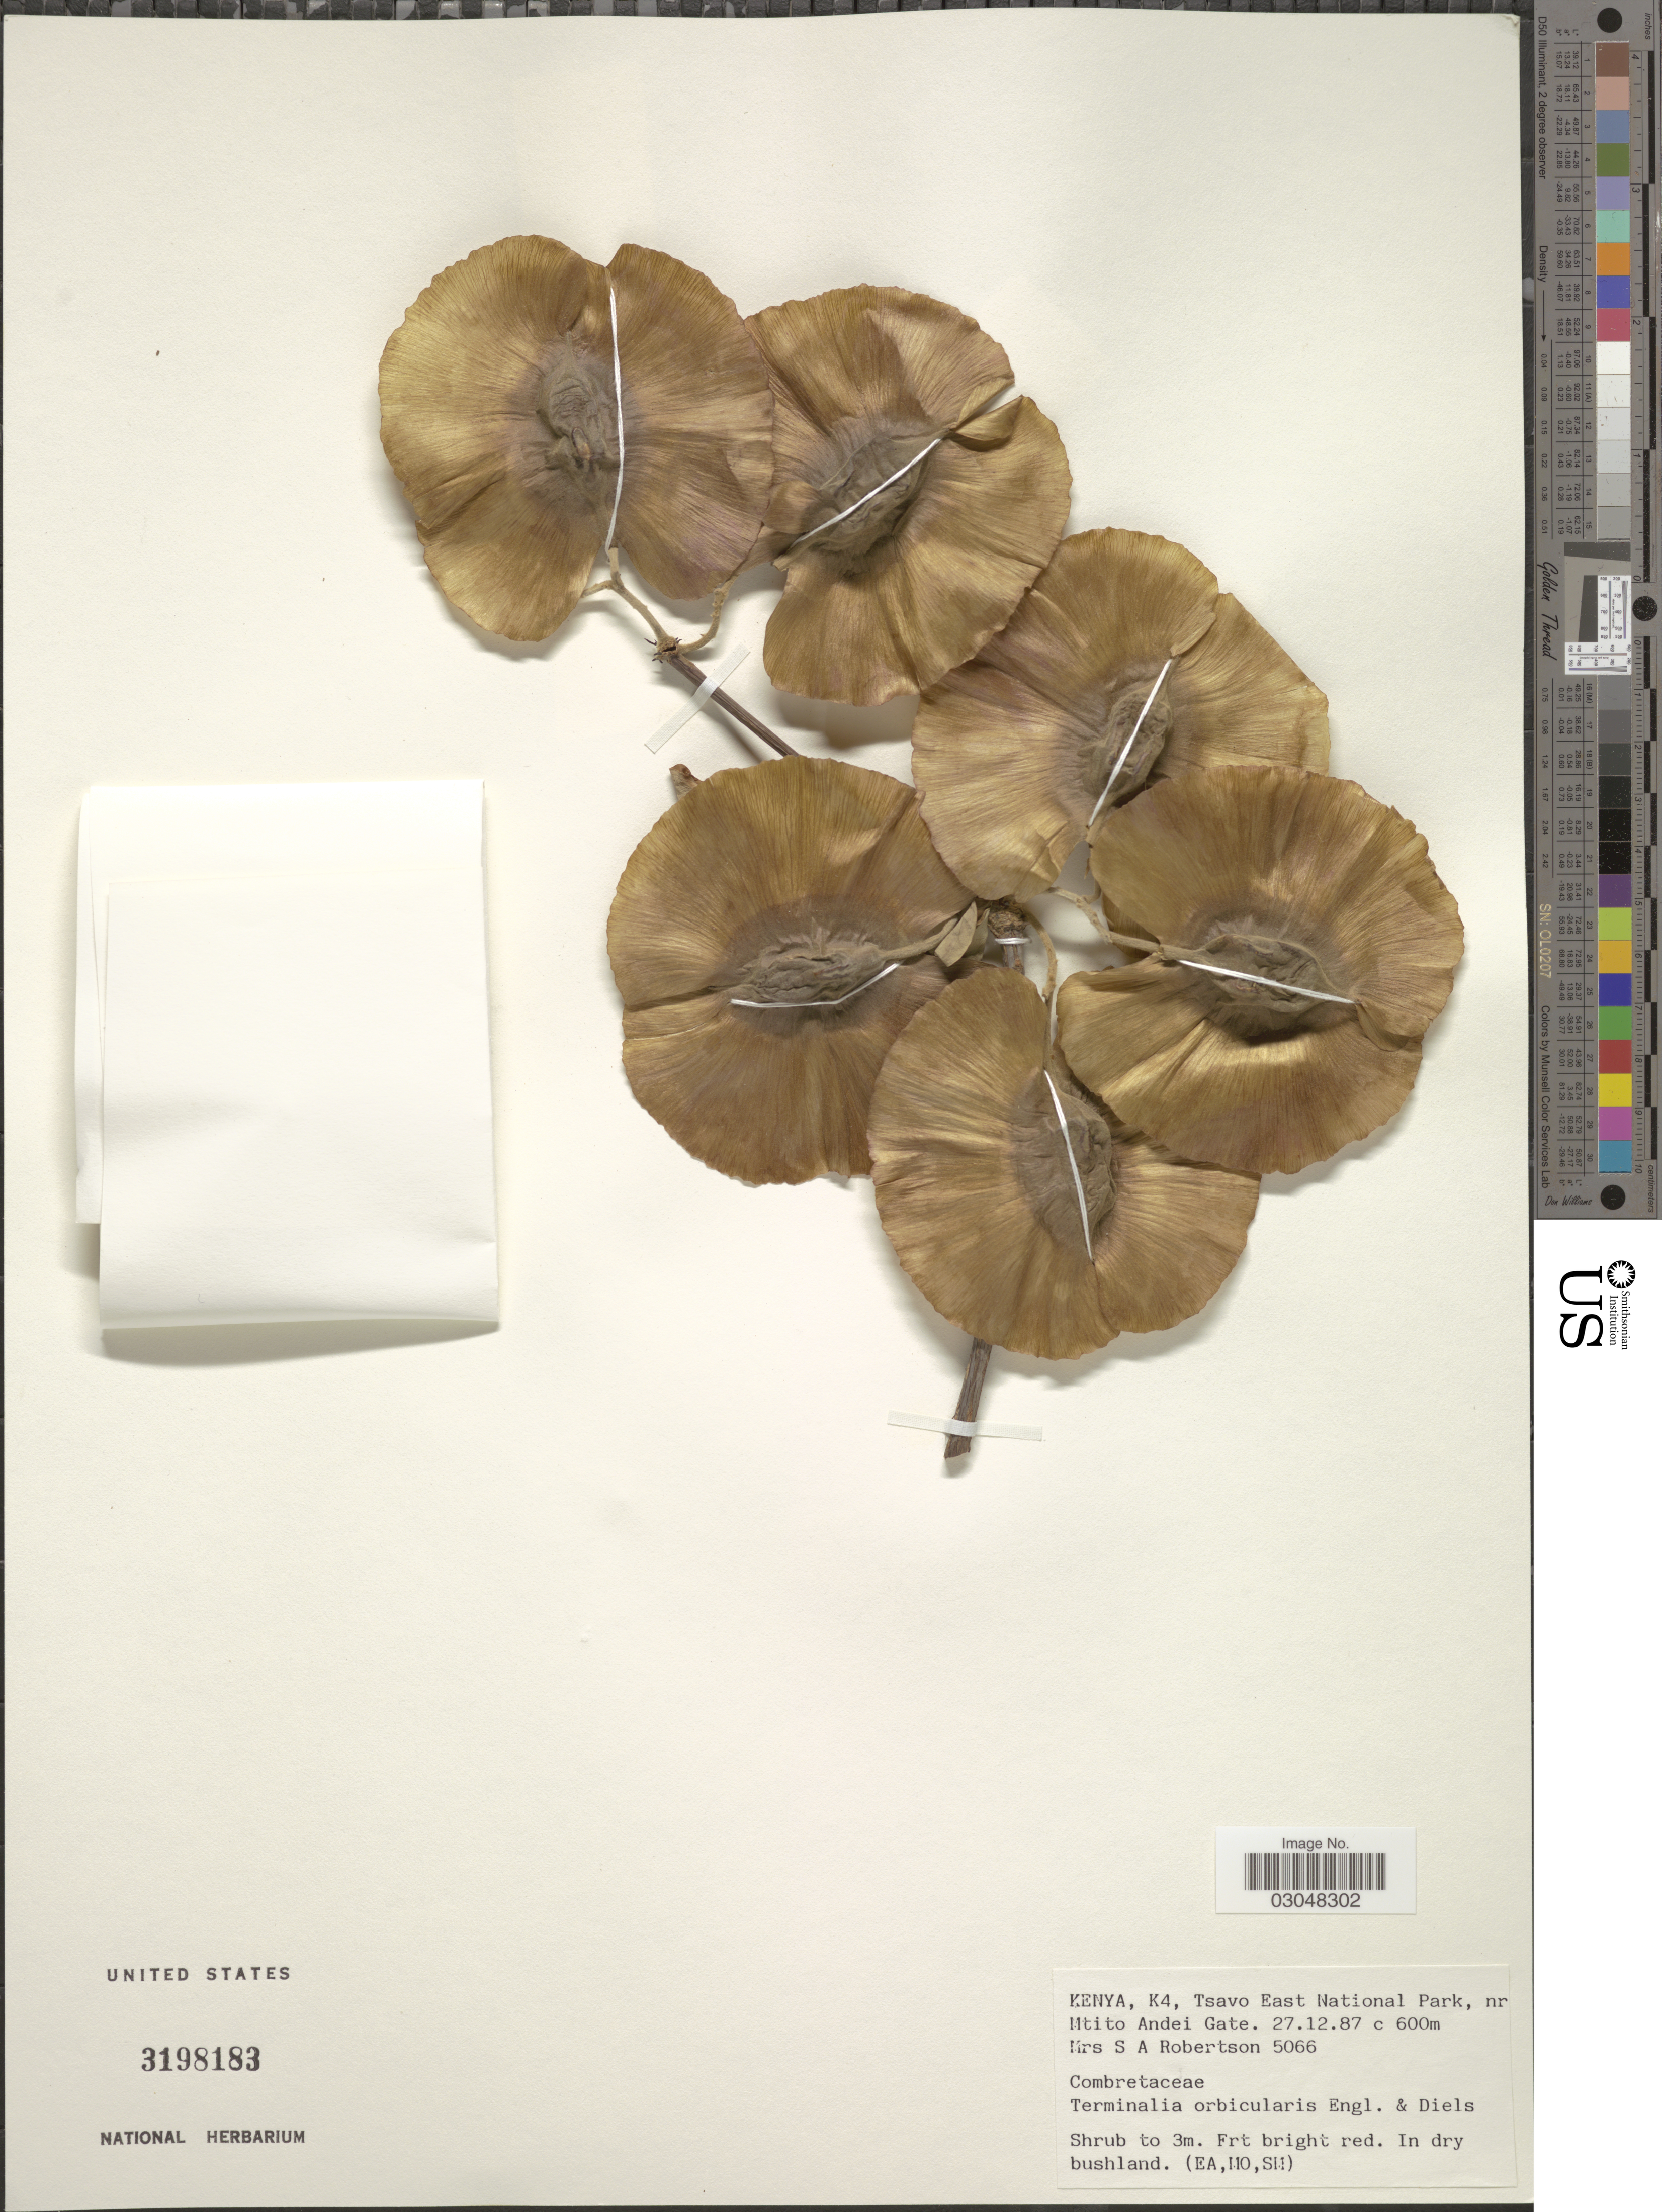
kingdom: Plantae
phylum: Tracheophyta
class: Magnoliopsida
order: Myrtales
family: Combretaceae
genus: Terminalia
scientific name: Terminalia orbicularis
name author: Engl. & Diels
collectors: S. Robertson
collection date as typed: Transcribed d/m/y: 27/12/87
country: Kenya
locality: K4, Tsavo East National Park, nr Mtito Andei Gate.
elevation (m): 600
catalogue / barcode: US 3198183